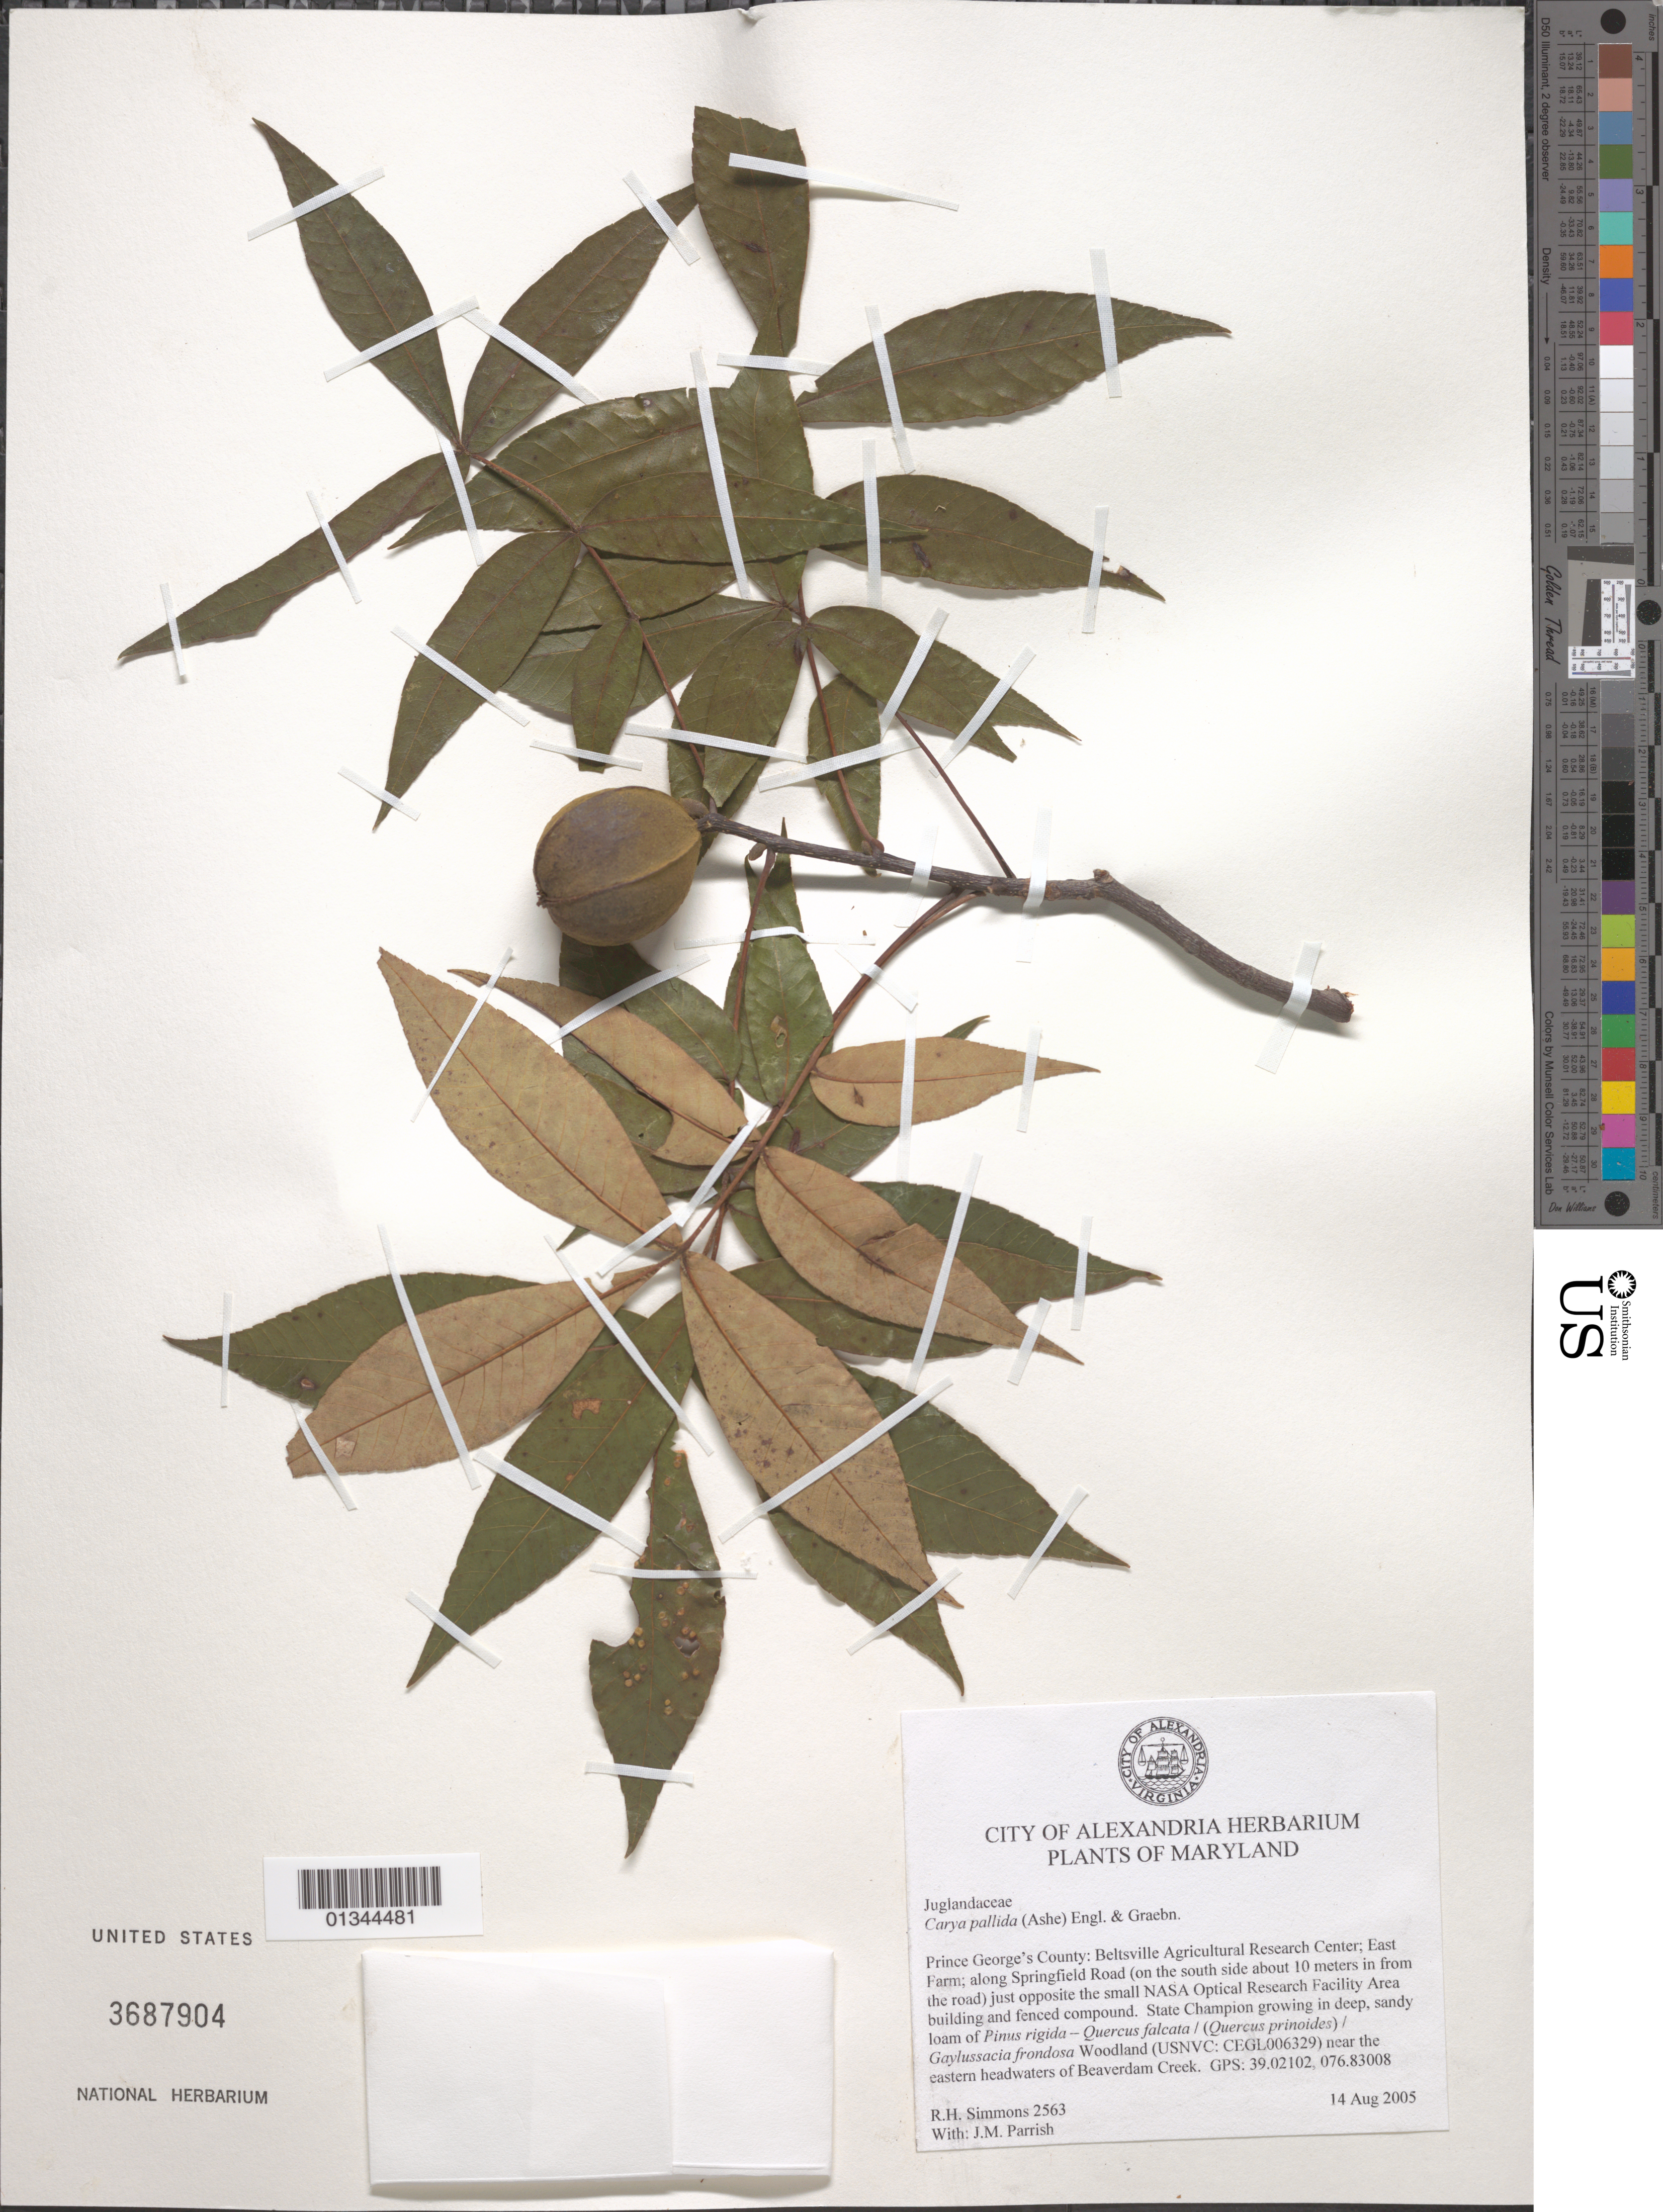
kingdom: Plantae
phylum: Tracheophyta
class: Magnoliopsida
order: Fagales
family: Juglandaceae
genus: Carya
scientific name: Carya pallida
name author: (Ashe) Engl. & Graebner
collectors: R. H. Simmons & J. Parrish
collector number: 2563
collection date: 2005-08-14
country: United States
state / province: Maryland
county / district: Prince George's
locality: Beltsville Agricultural Research Center; East Farm; along Springfield Road (on the south side about 10 meters in from the road) just opposite the small NASA Opptical Research Facility Area building and fenced compound, near the eastern headwaters of Beaverdam Creek.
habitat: State Champion growing in deep, sandy loam.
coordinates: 39.02102, 076.83008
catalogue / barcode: US 3687904